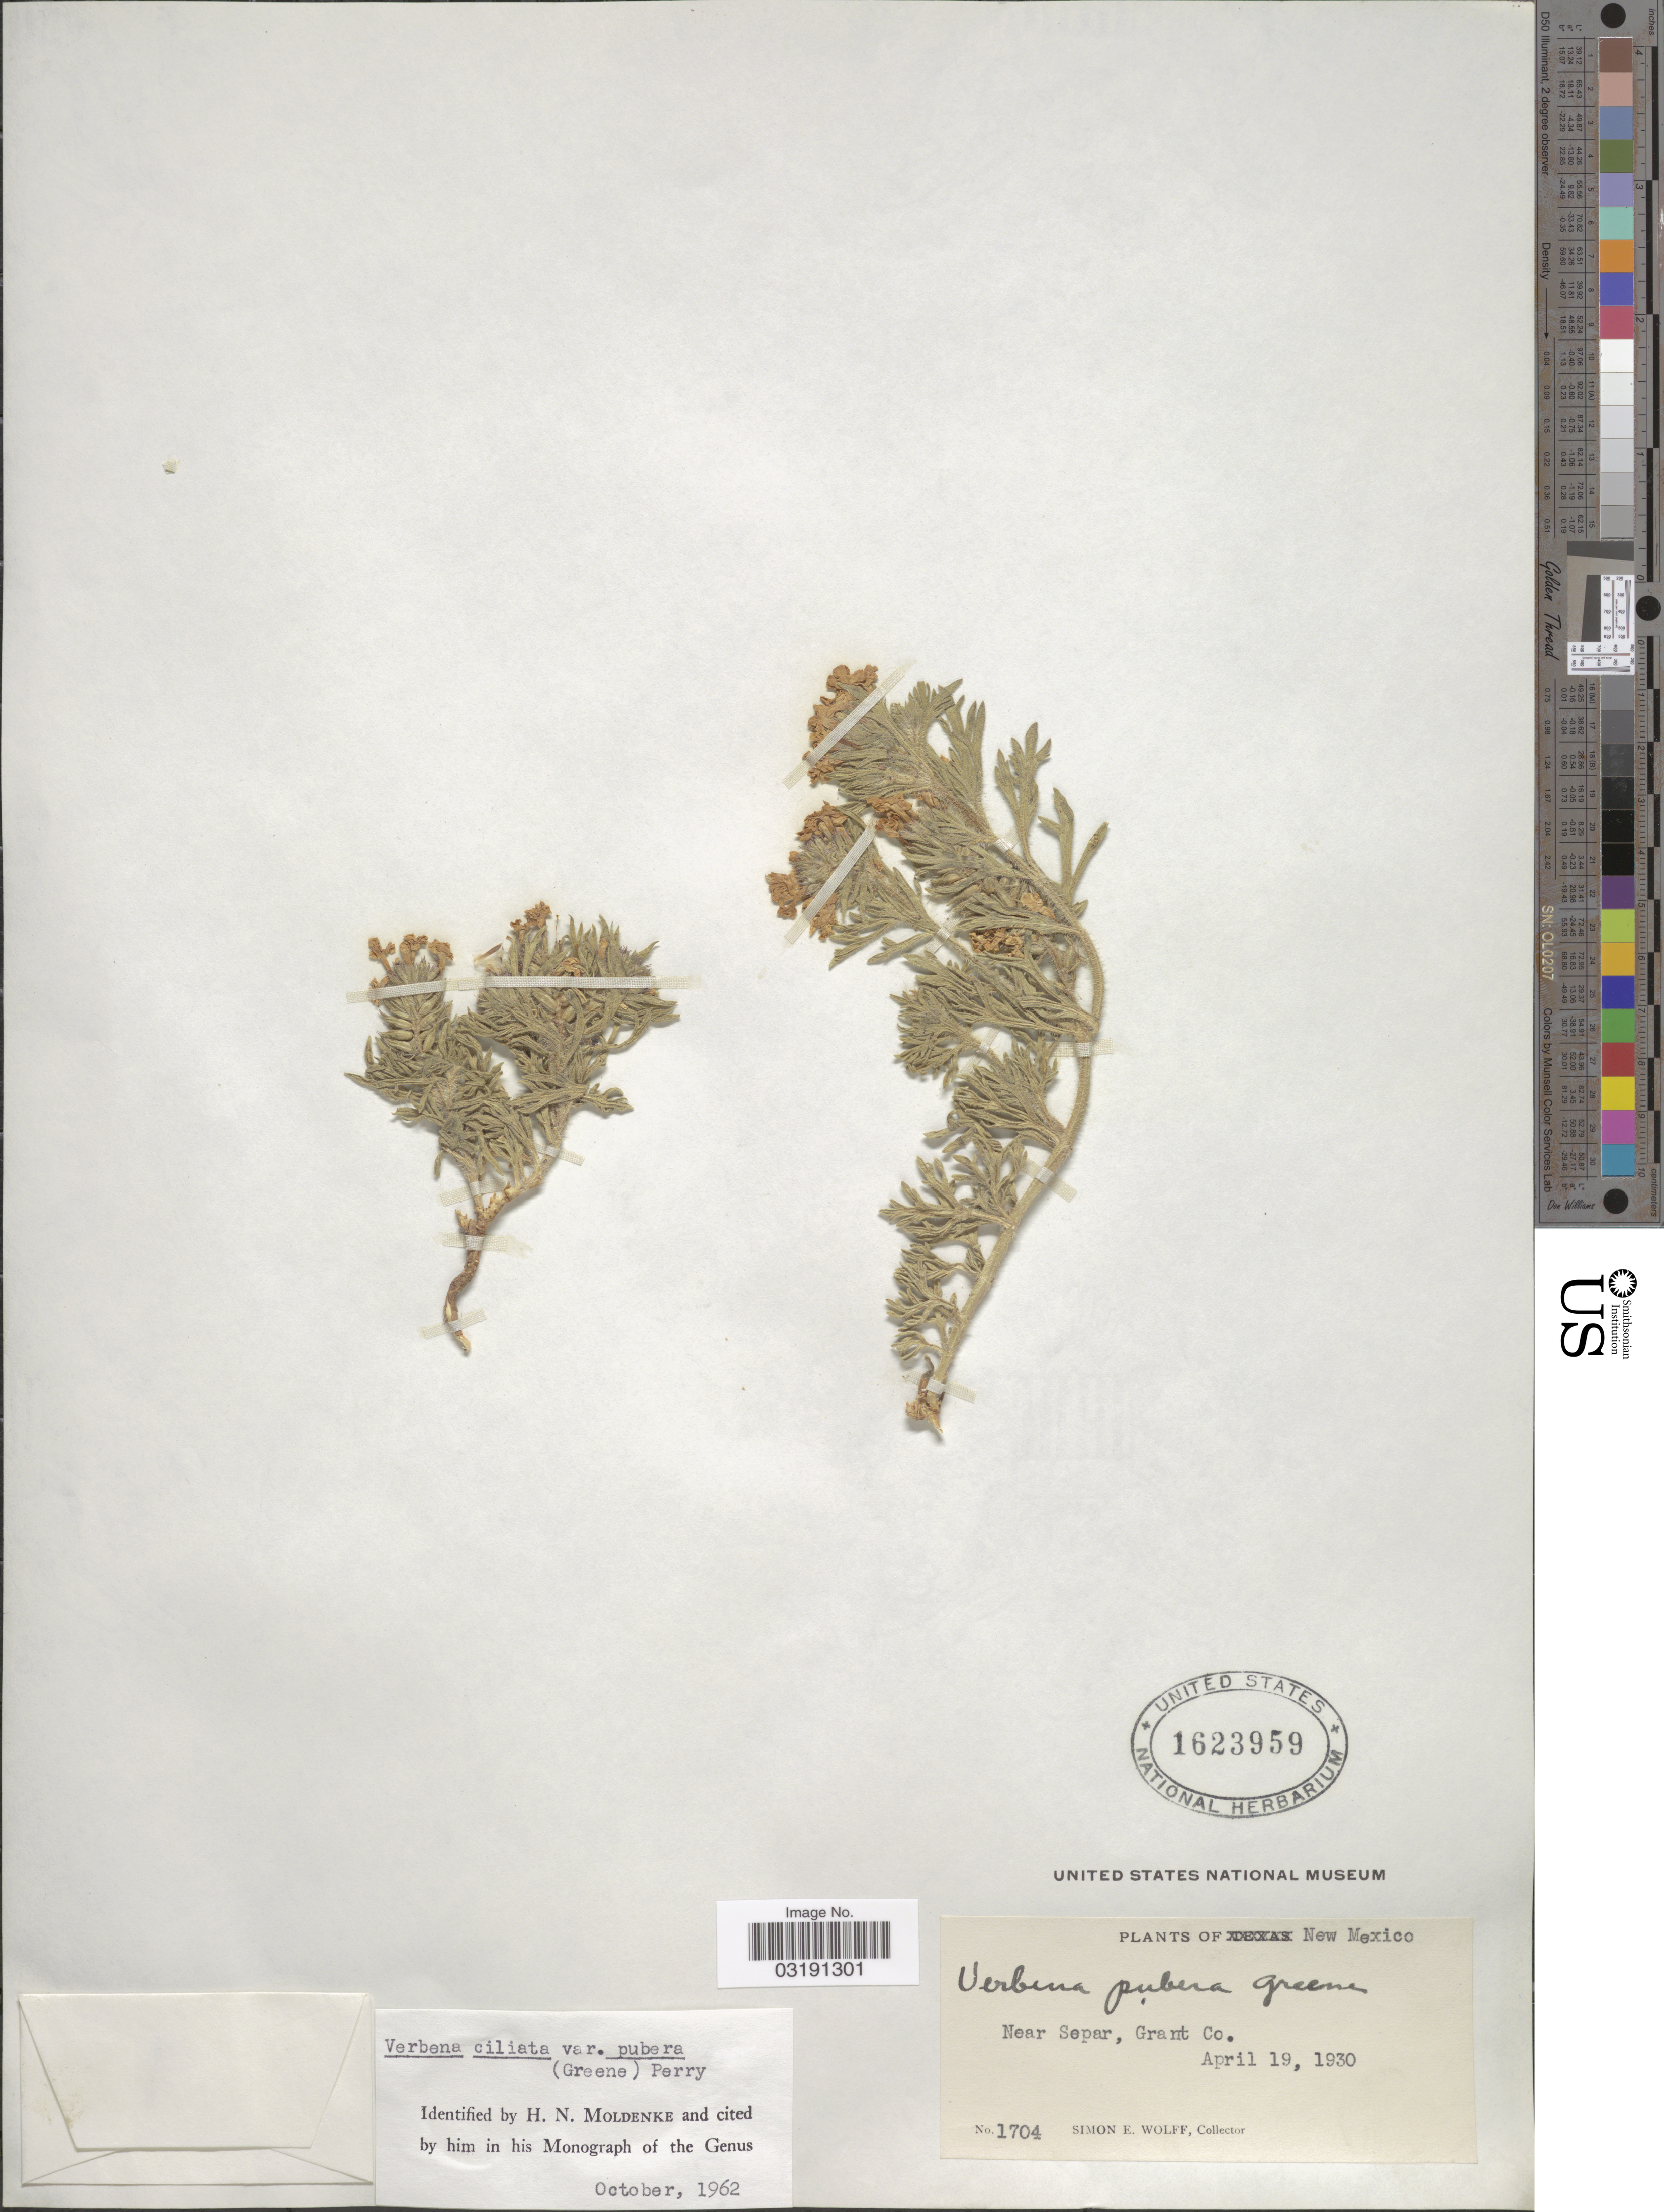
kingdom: Plantae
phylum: Tracheophyta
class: Magnoliopsida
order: Lamiales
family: Verbenaceae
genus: Verbena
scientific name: Verbena ciliata var. pubera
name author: (Greene) L.M. Perry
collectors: S. E. Wolff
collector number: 1704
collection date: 1930-04-19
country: United States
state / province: New Mexico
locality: Near Separ, Grant Co.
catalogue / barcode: US 1623959